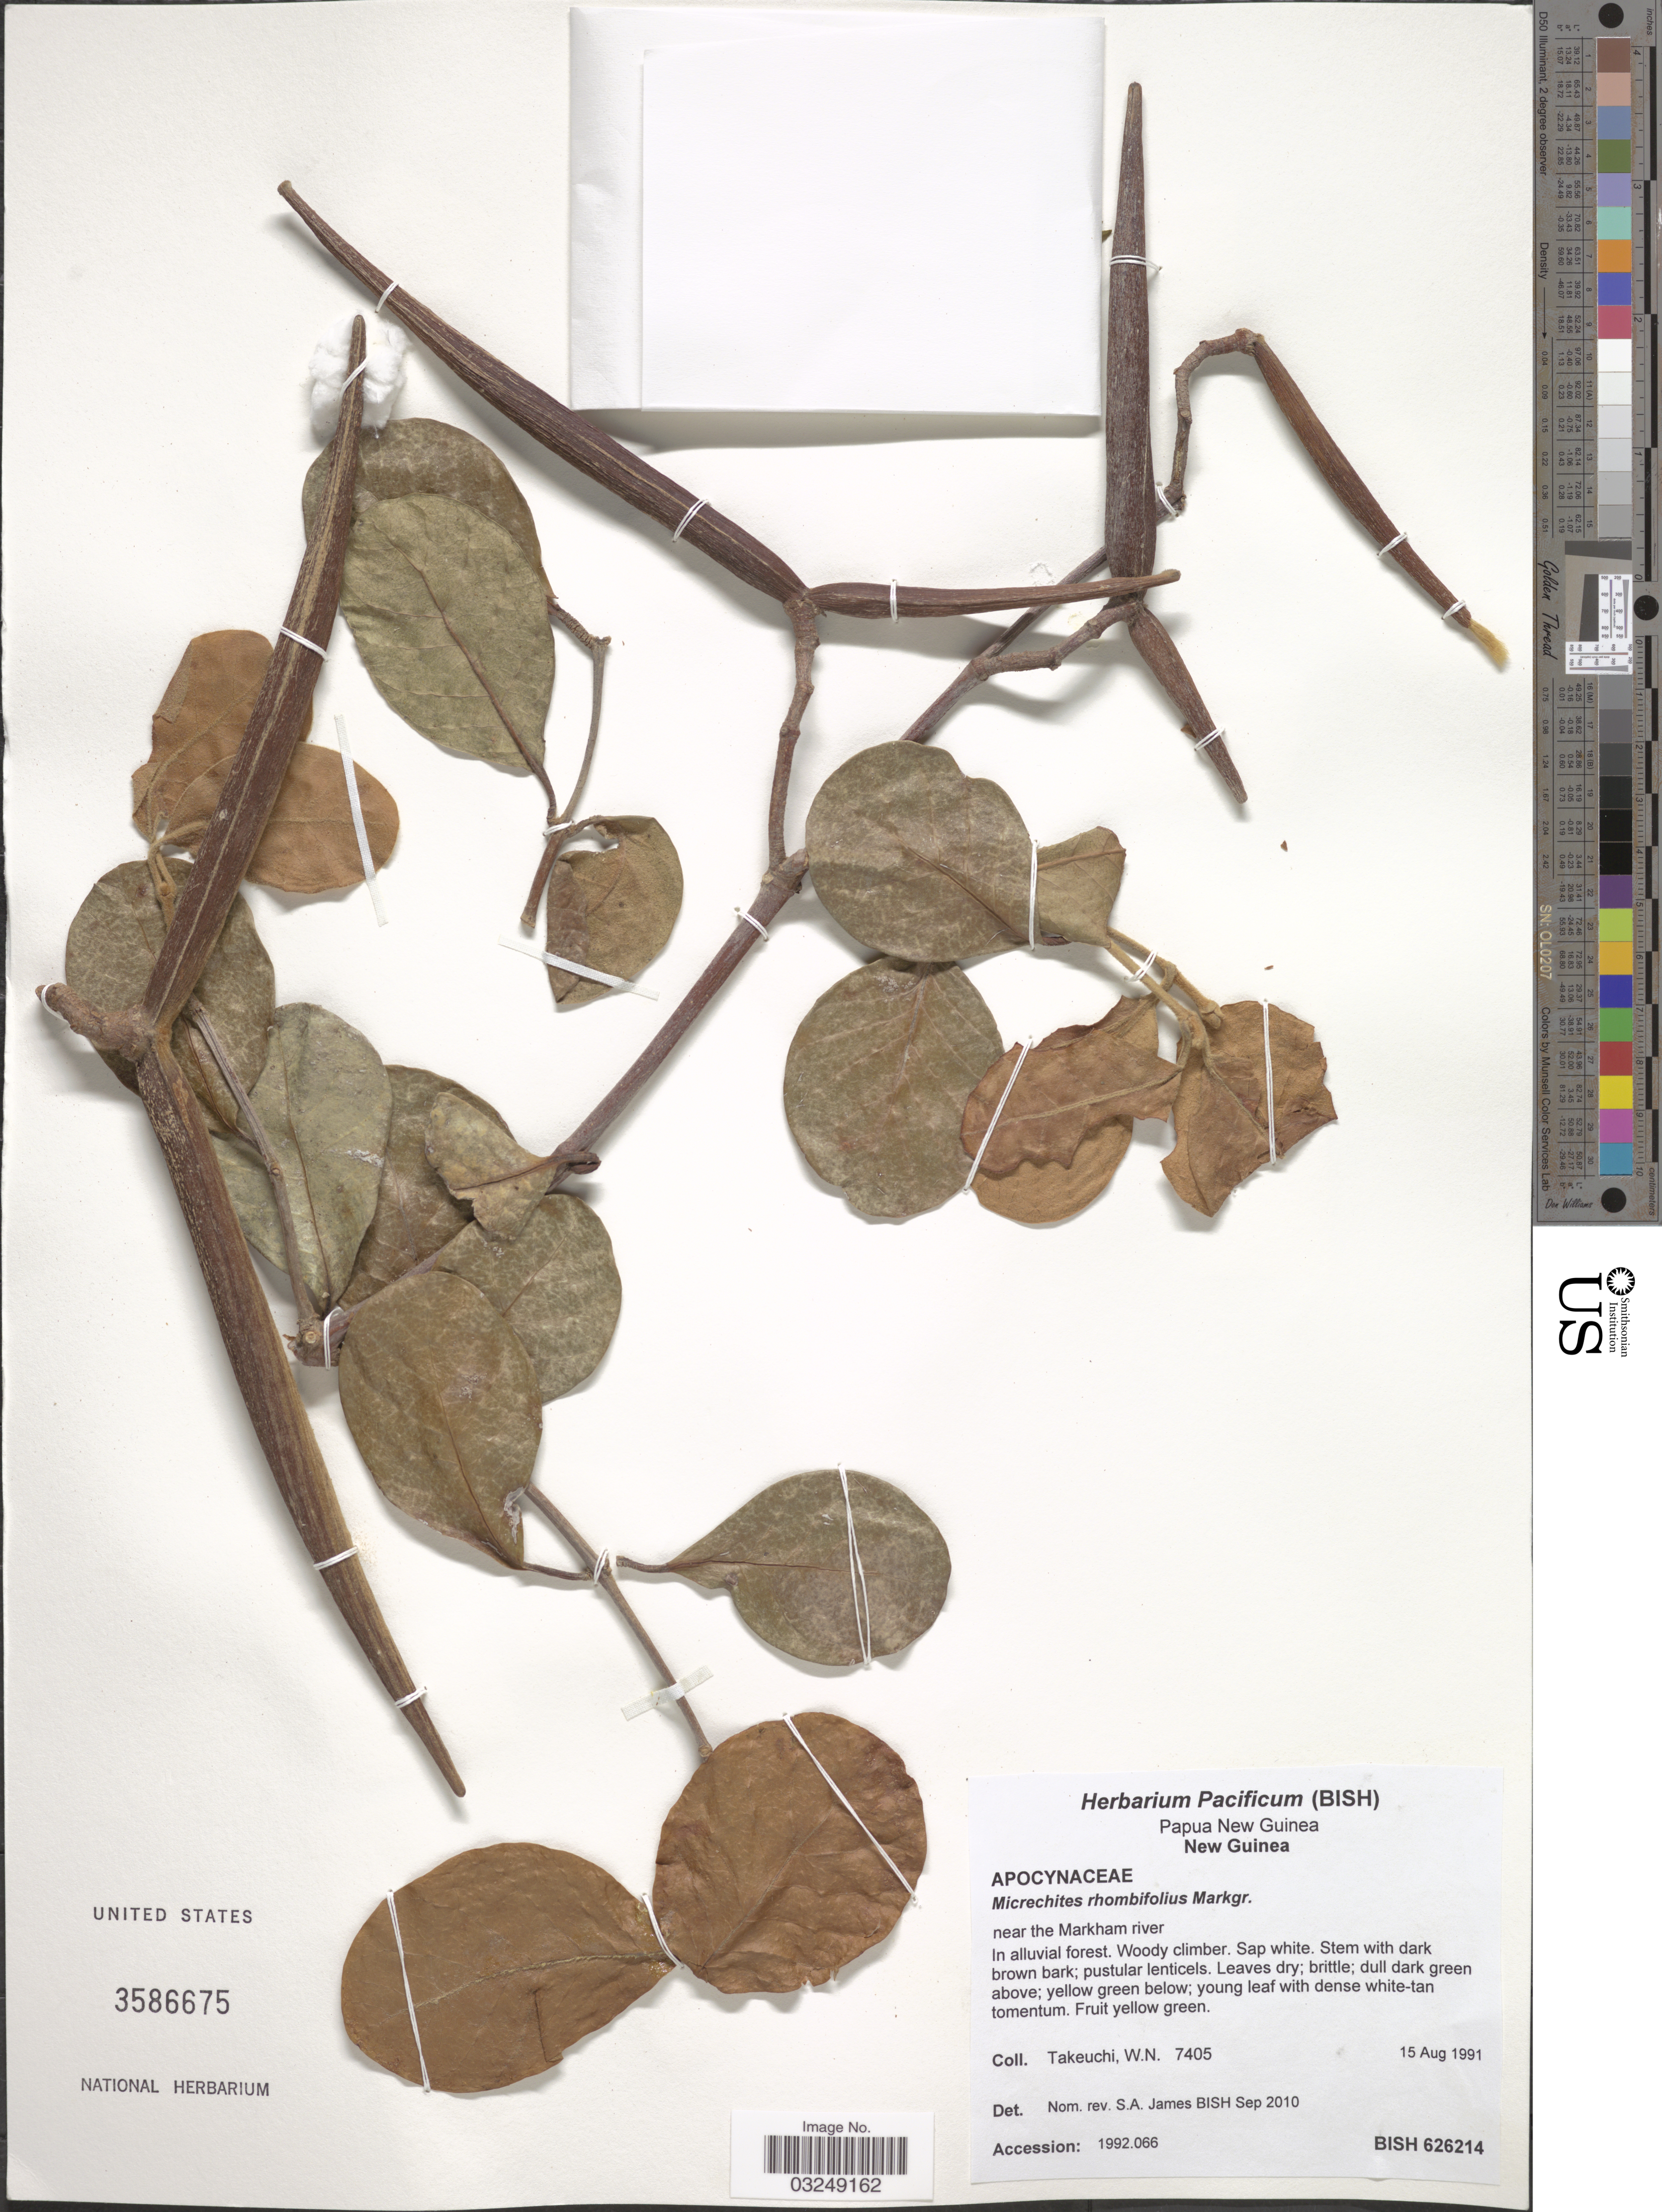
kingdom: Plantae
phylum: Tracheophyta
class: Magnoliopsida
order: Gentianales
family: Apocynaceae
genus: Ichnocarpus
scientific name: Ichnocarpus rhombifolius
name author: (Markgr.) D.J. Middleton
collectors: W. Takeuchi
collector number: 7405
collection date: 1991-08-15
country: Papua New Guinea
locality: New Guinea, near the Markham river.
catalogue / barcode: US 3586675